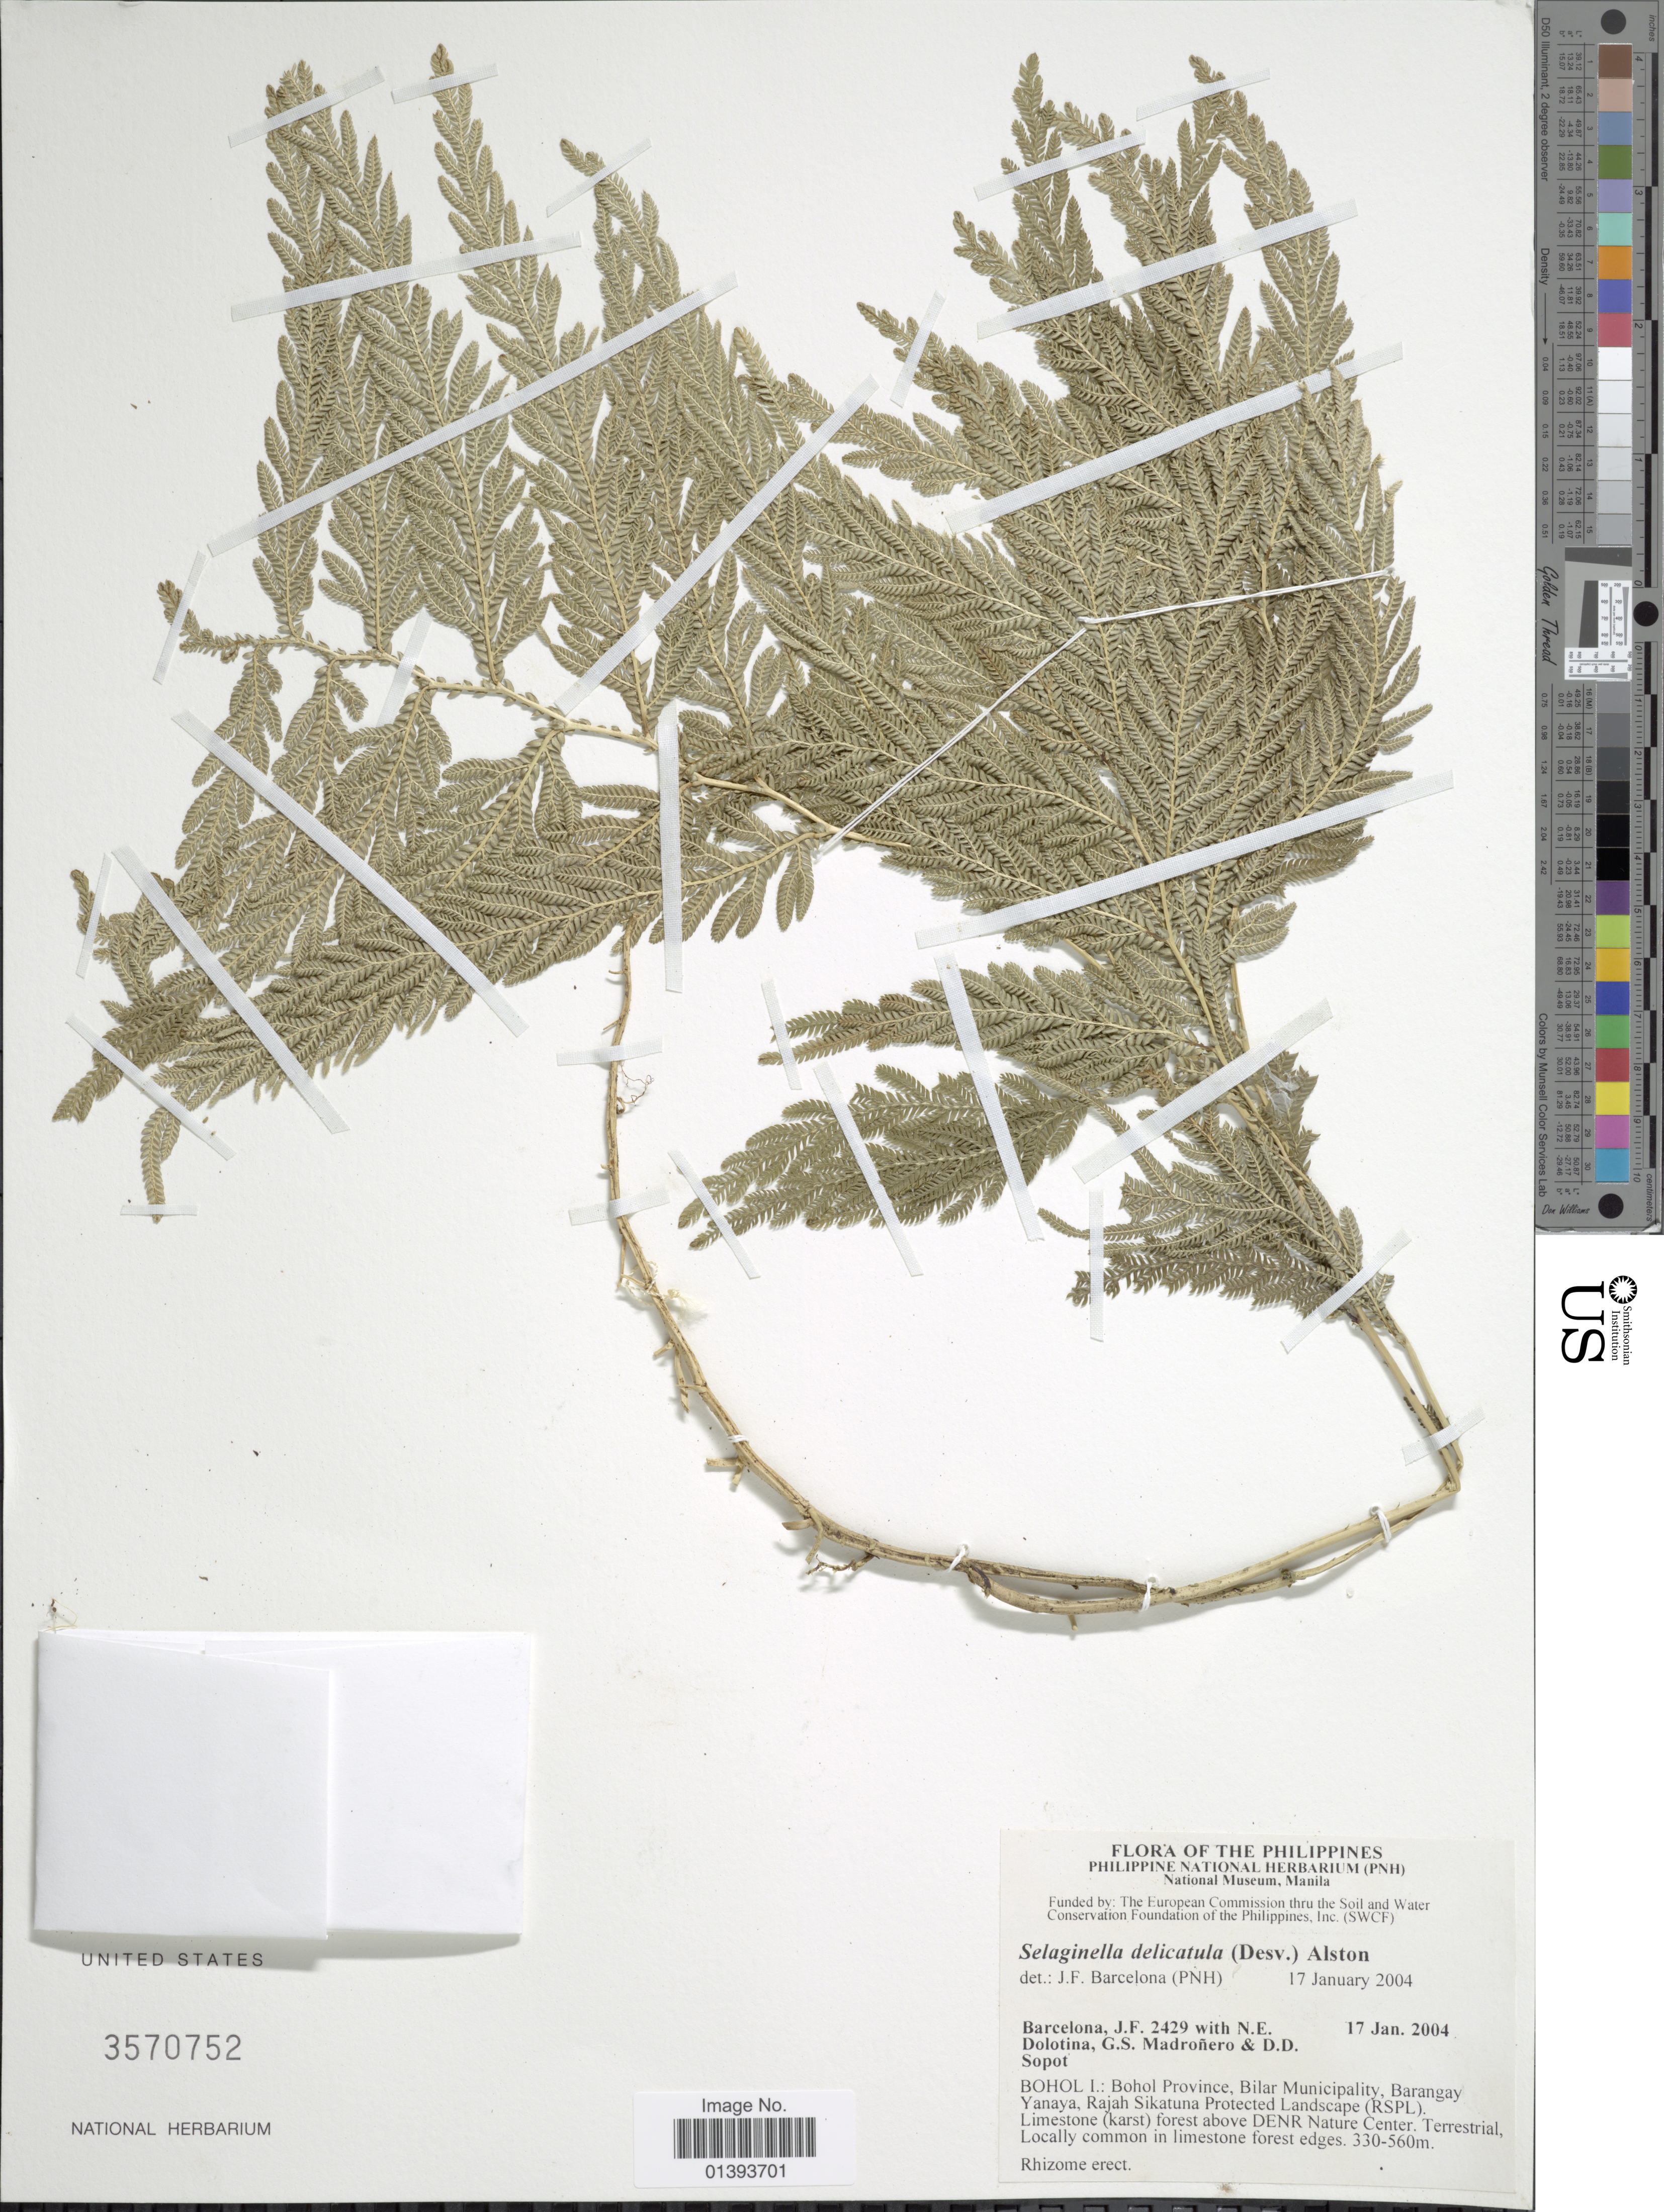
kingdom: Plantae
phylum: Tracheophyta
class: Lycopodiopsida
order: Selaginellales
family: Selaginellaceae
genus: Selaginella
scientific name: Selaginella delicatula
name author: (Desv.) Alston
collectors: J. F. Barcelona, N. Dolotina, G. Madroñero & D. Sopot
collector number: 2429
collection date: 2004-01-17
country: Philippines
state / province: Central Visayas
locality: Bohol I.: Bohol province, Bilar Municipality, Barangay Yanaya, Rajah Sikatuna Protected Landscape (RSPL), limestone (karst) forest above DENR Nature Center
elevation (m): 330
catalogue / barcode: US 3570752